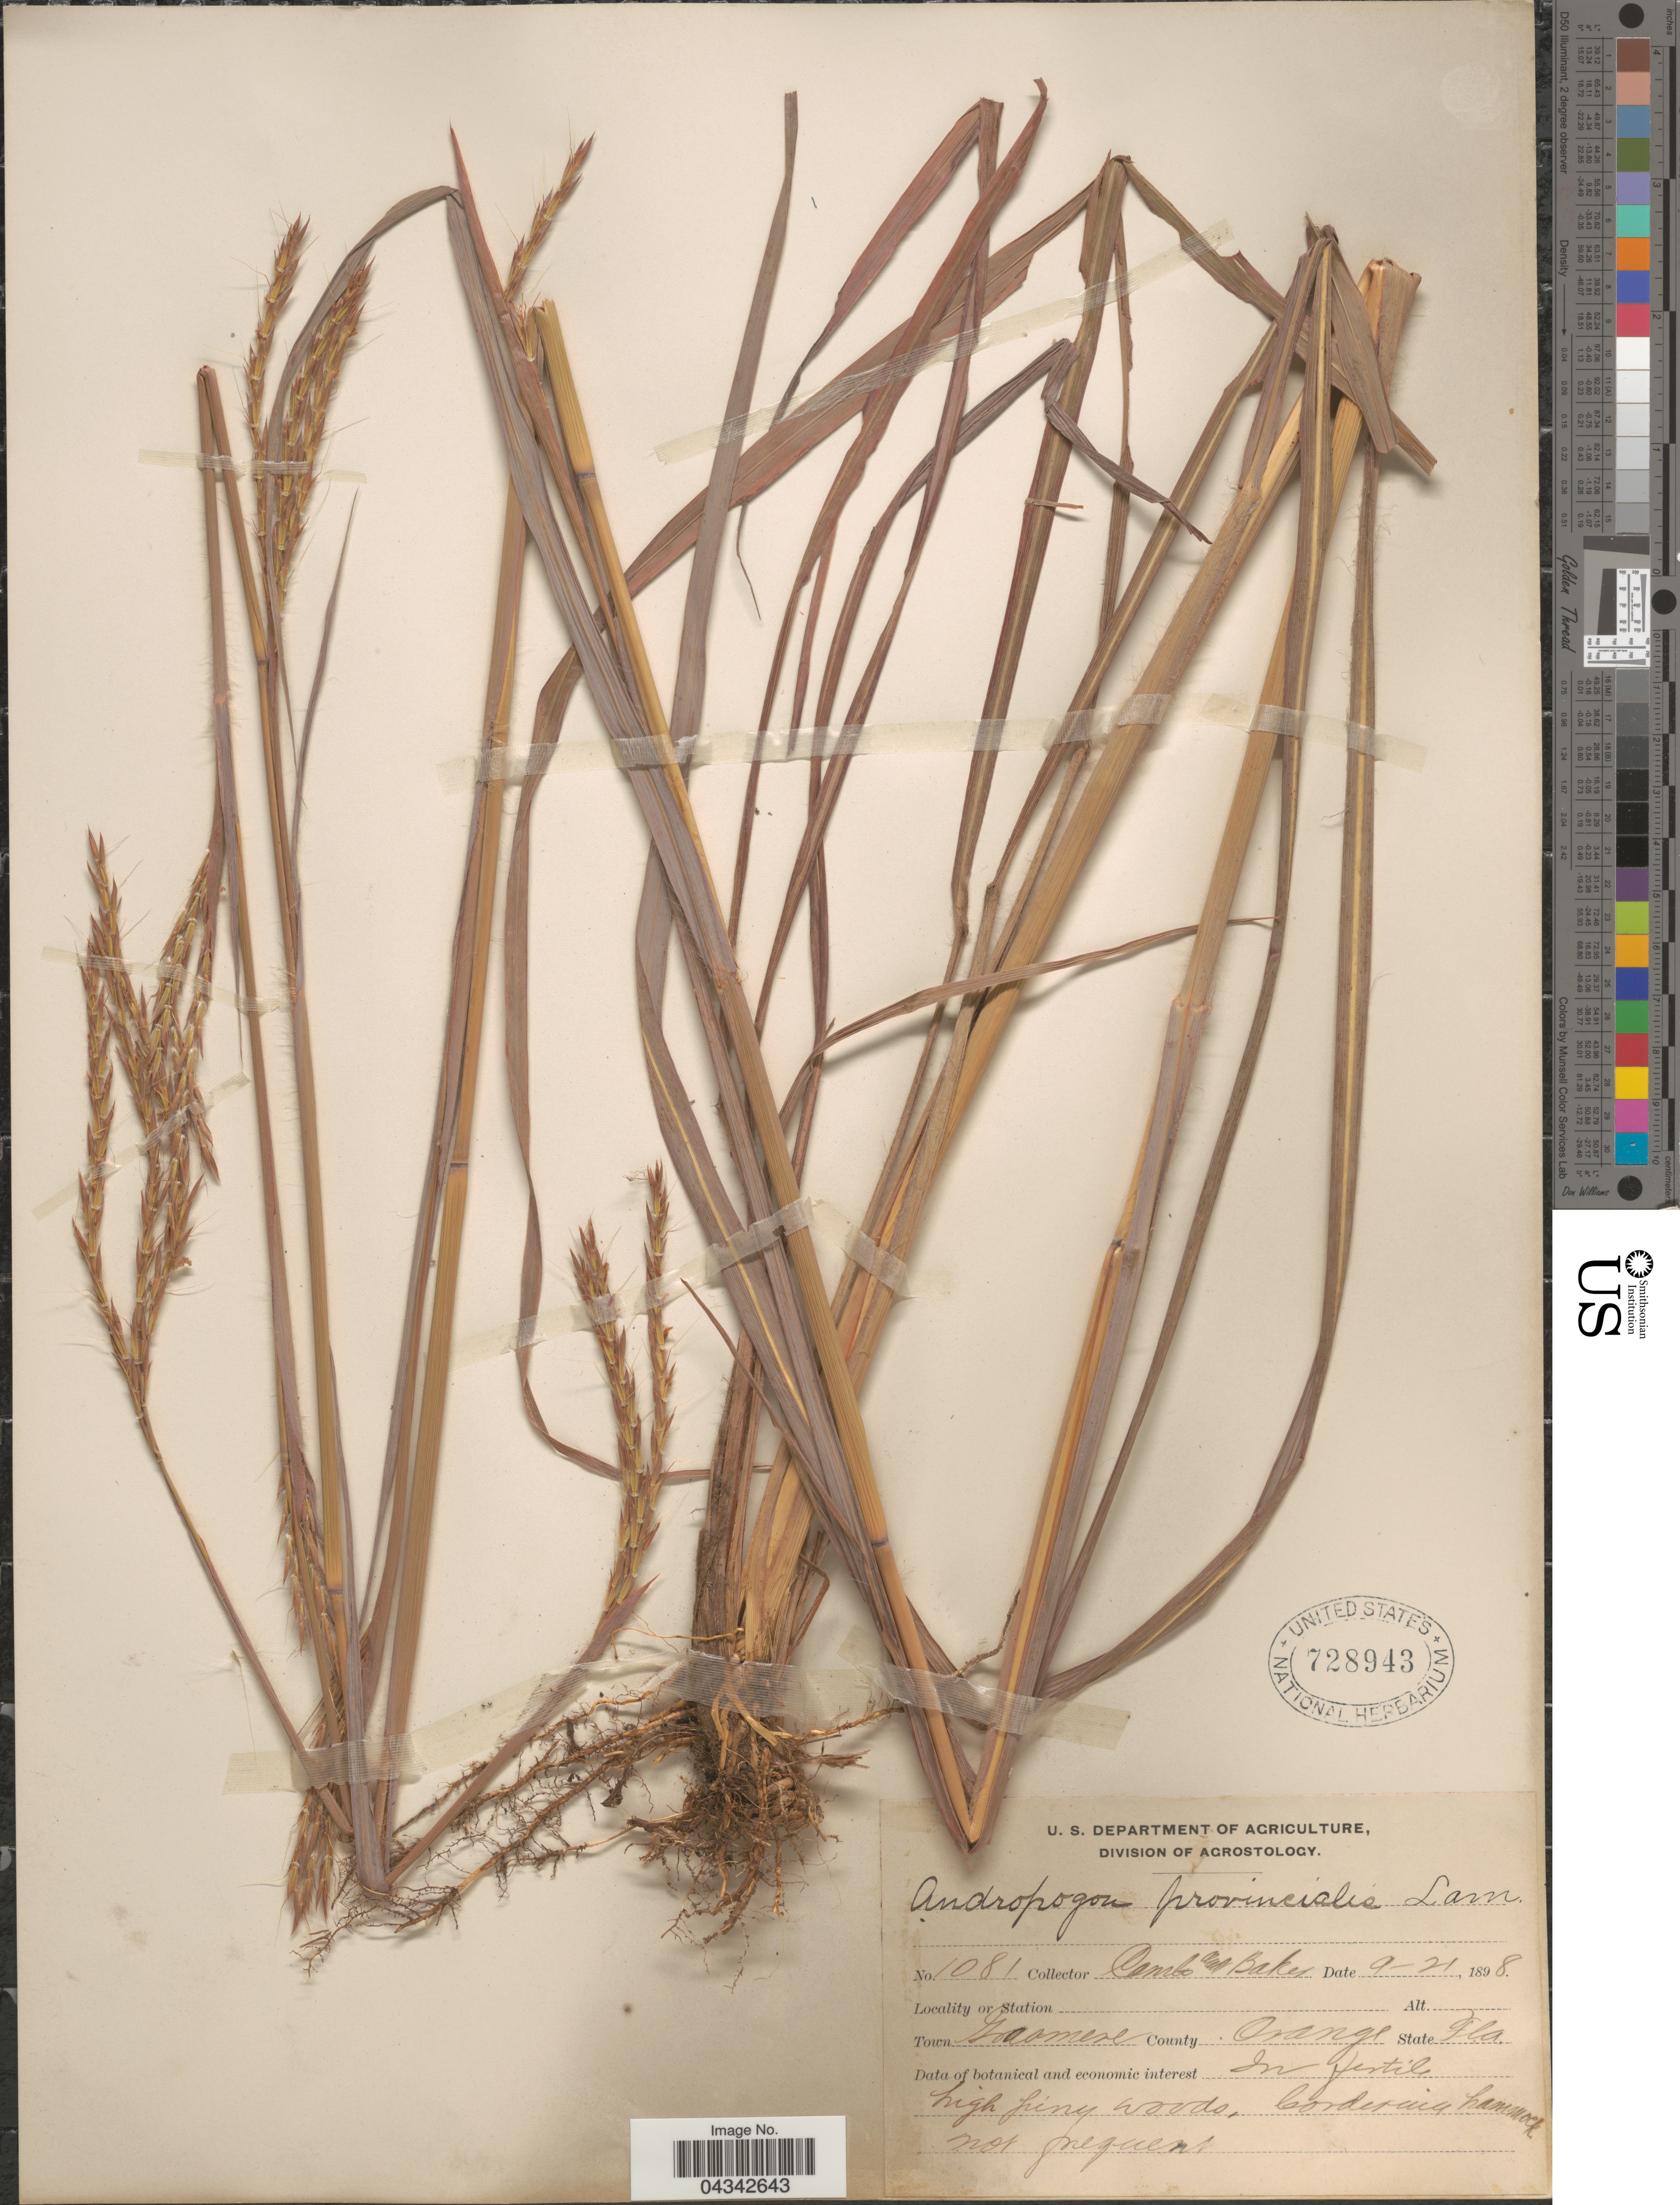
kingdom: Plantae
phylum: Tracheophyta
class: Liliopsida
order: Poales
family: Poaceae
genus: Andropogon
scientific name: Andropogon gerardii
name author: Vitman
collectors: -. Combs & -- Baker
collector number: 1081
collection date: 1898-09-21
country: United States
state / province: Florida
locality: Town Grasmere. County Orange.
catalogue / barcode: US 728943